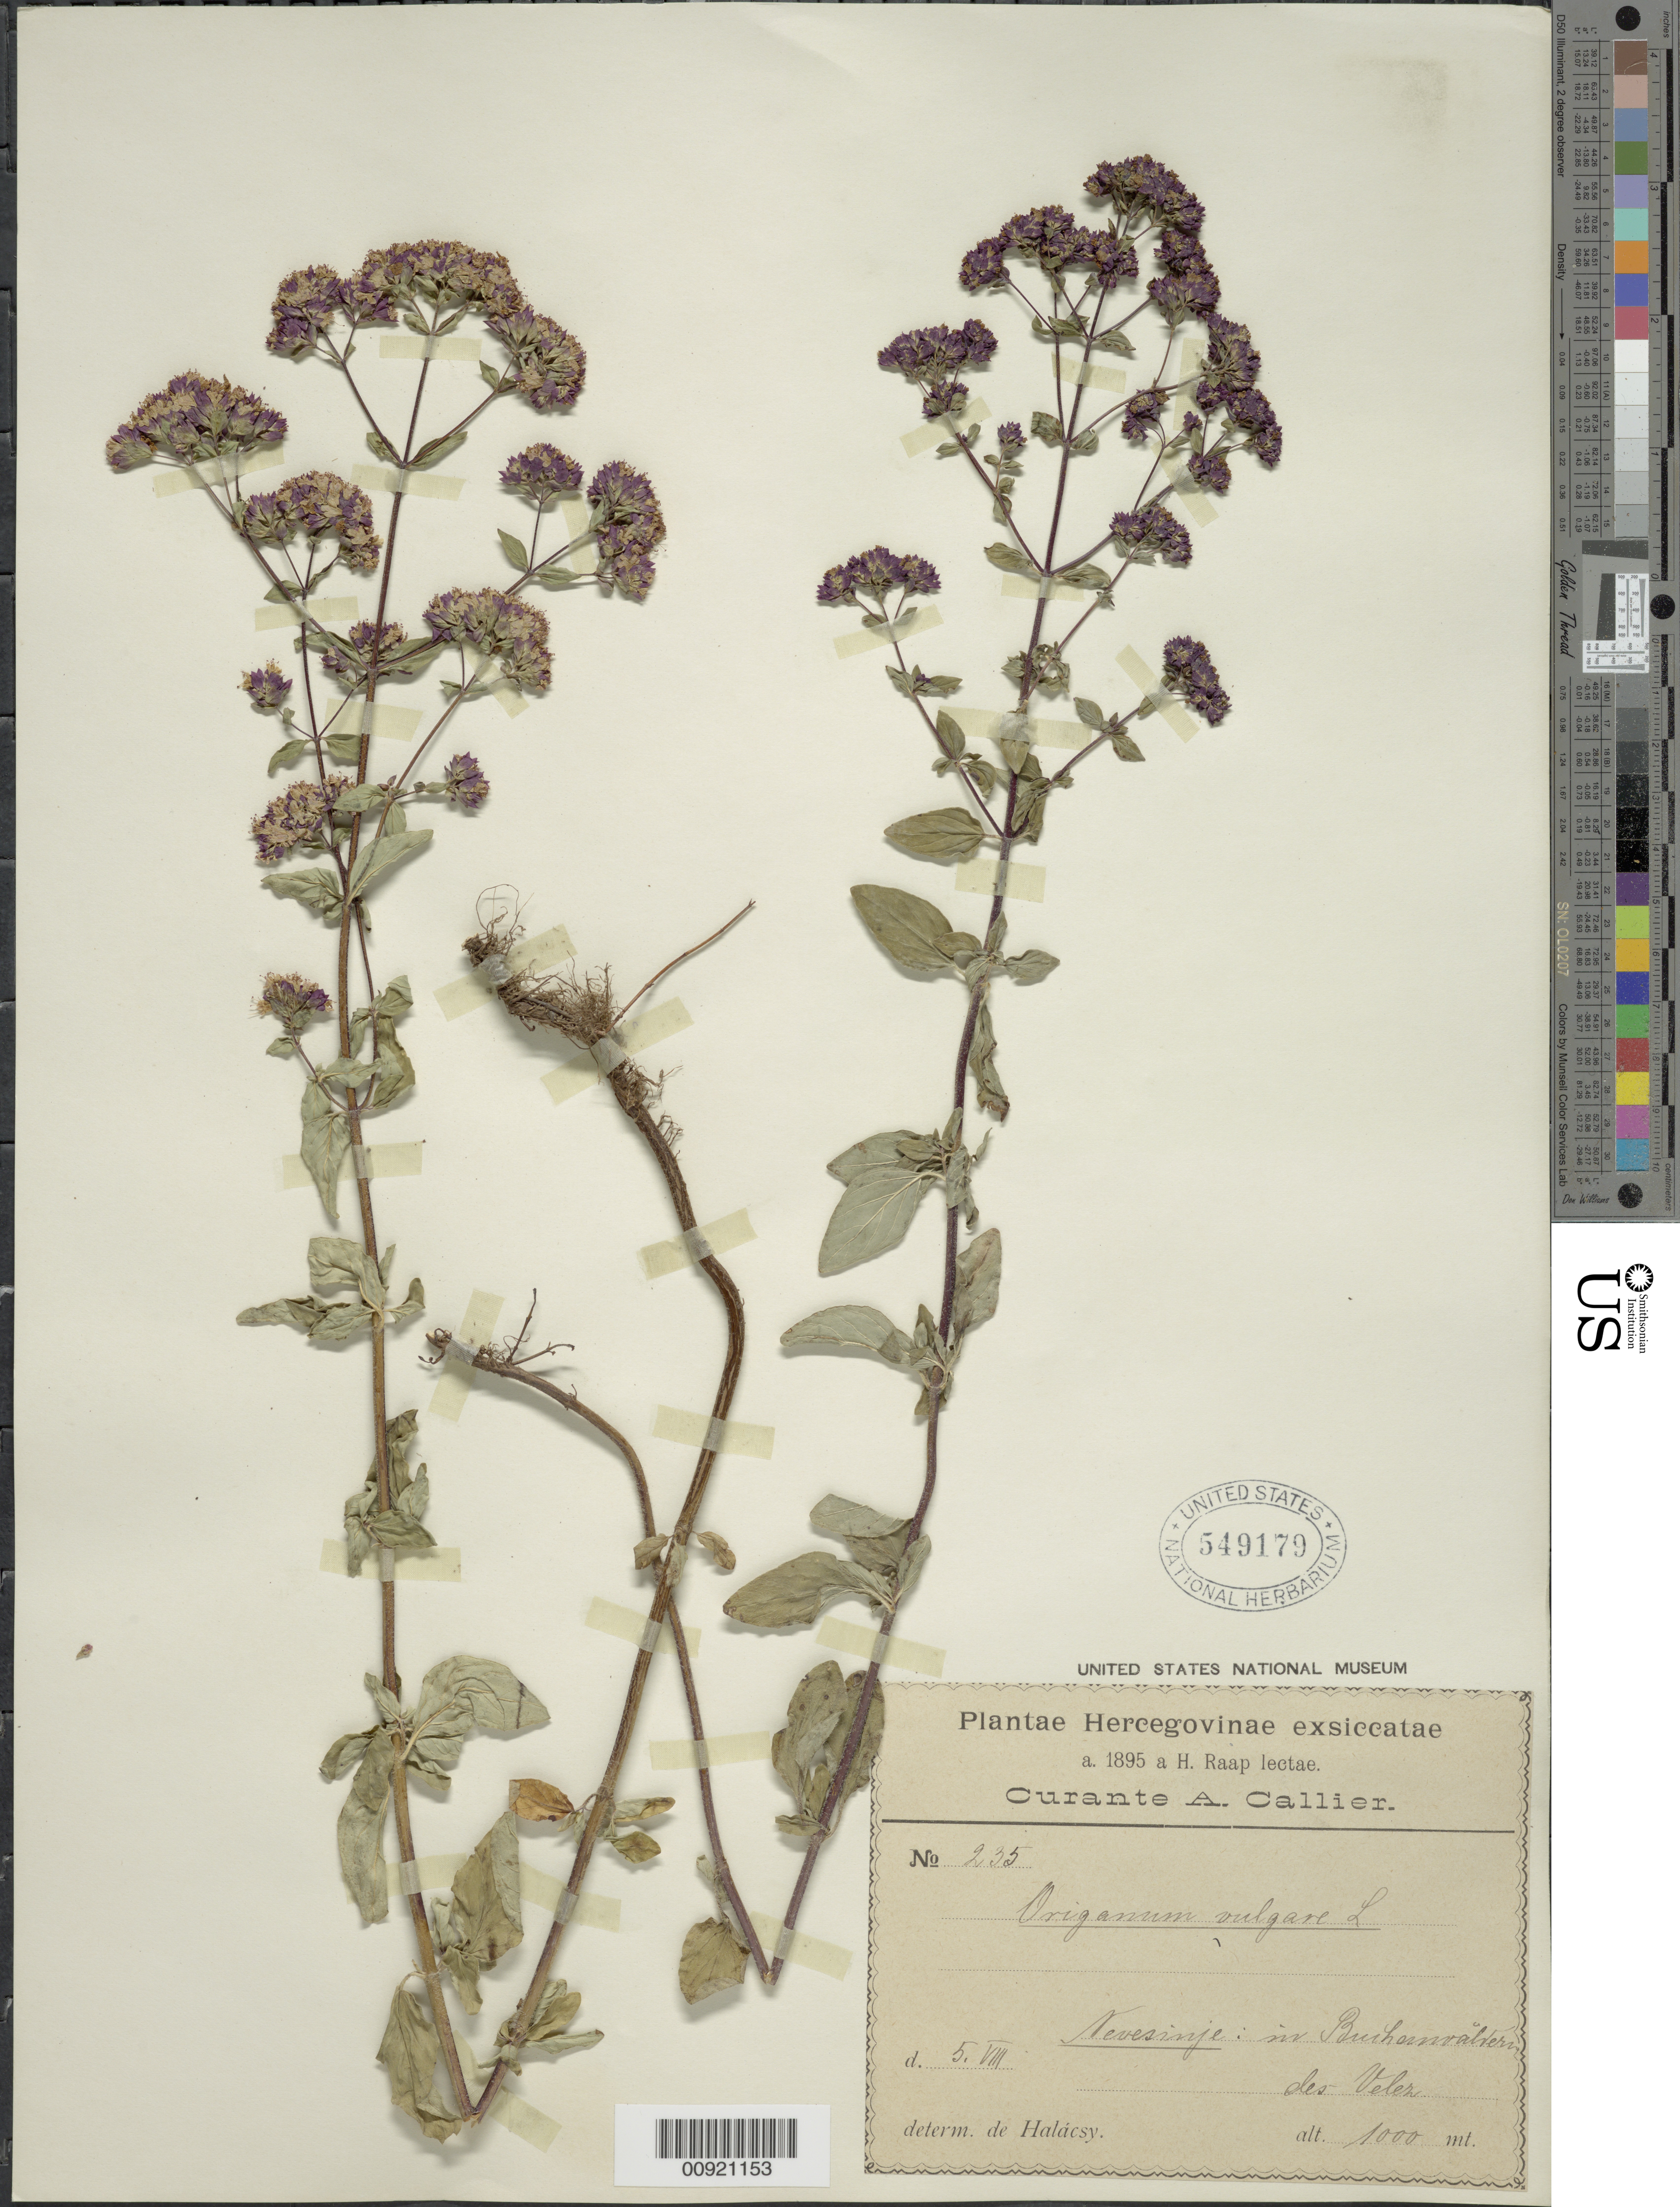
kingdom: Plantae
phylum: Tracheophyta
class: Magnoliopsida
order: Lamiales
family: Lamiaceae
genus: Origanum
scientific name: Origanum vulgare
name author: L.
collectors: H. Raap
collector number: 235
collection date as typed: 08 May 1895 or 05 Aug 1895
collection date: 1895-05-08 or 1895-08-05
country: Bosnia and Herzegovina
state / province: Srpska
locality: Nevesinje: in []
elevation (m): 1000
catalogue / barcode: US 549179